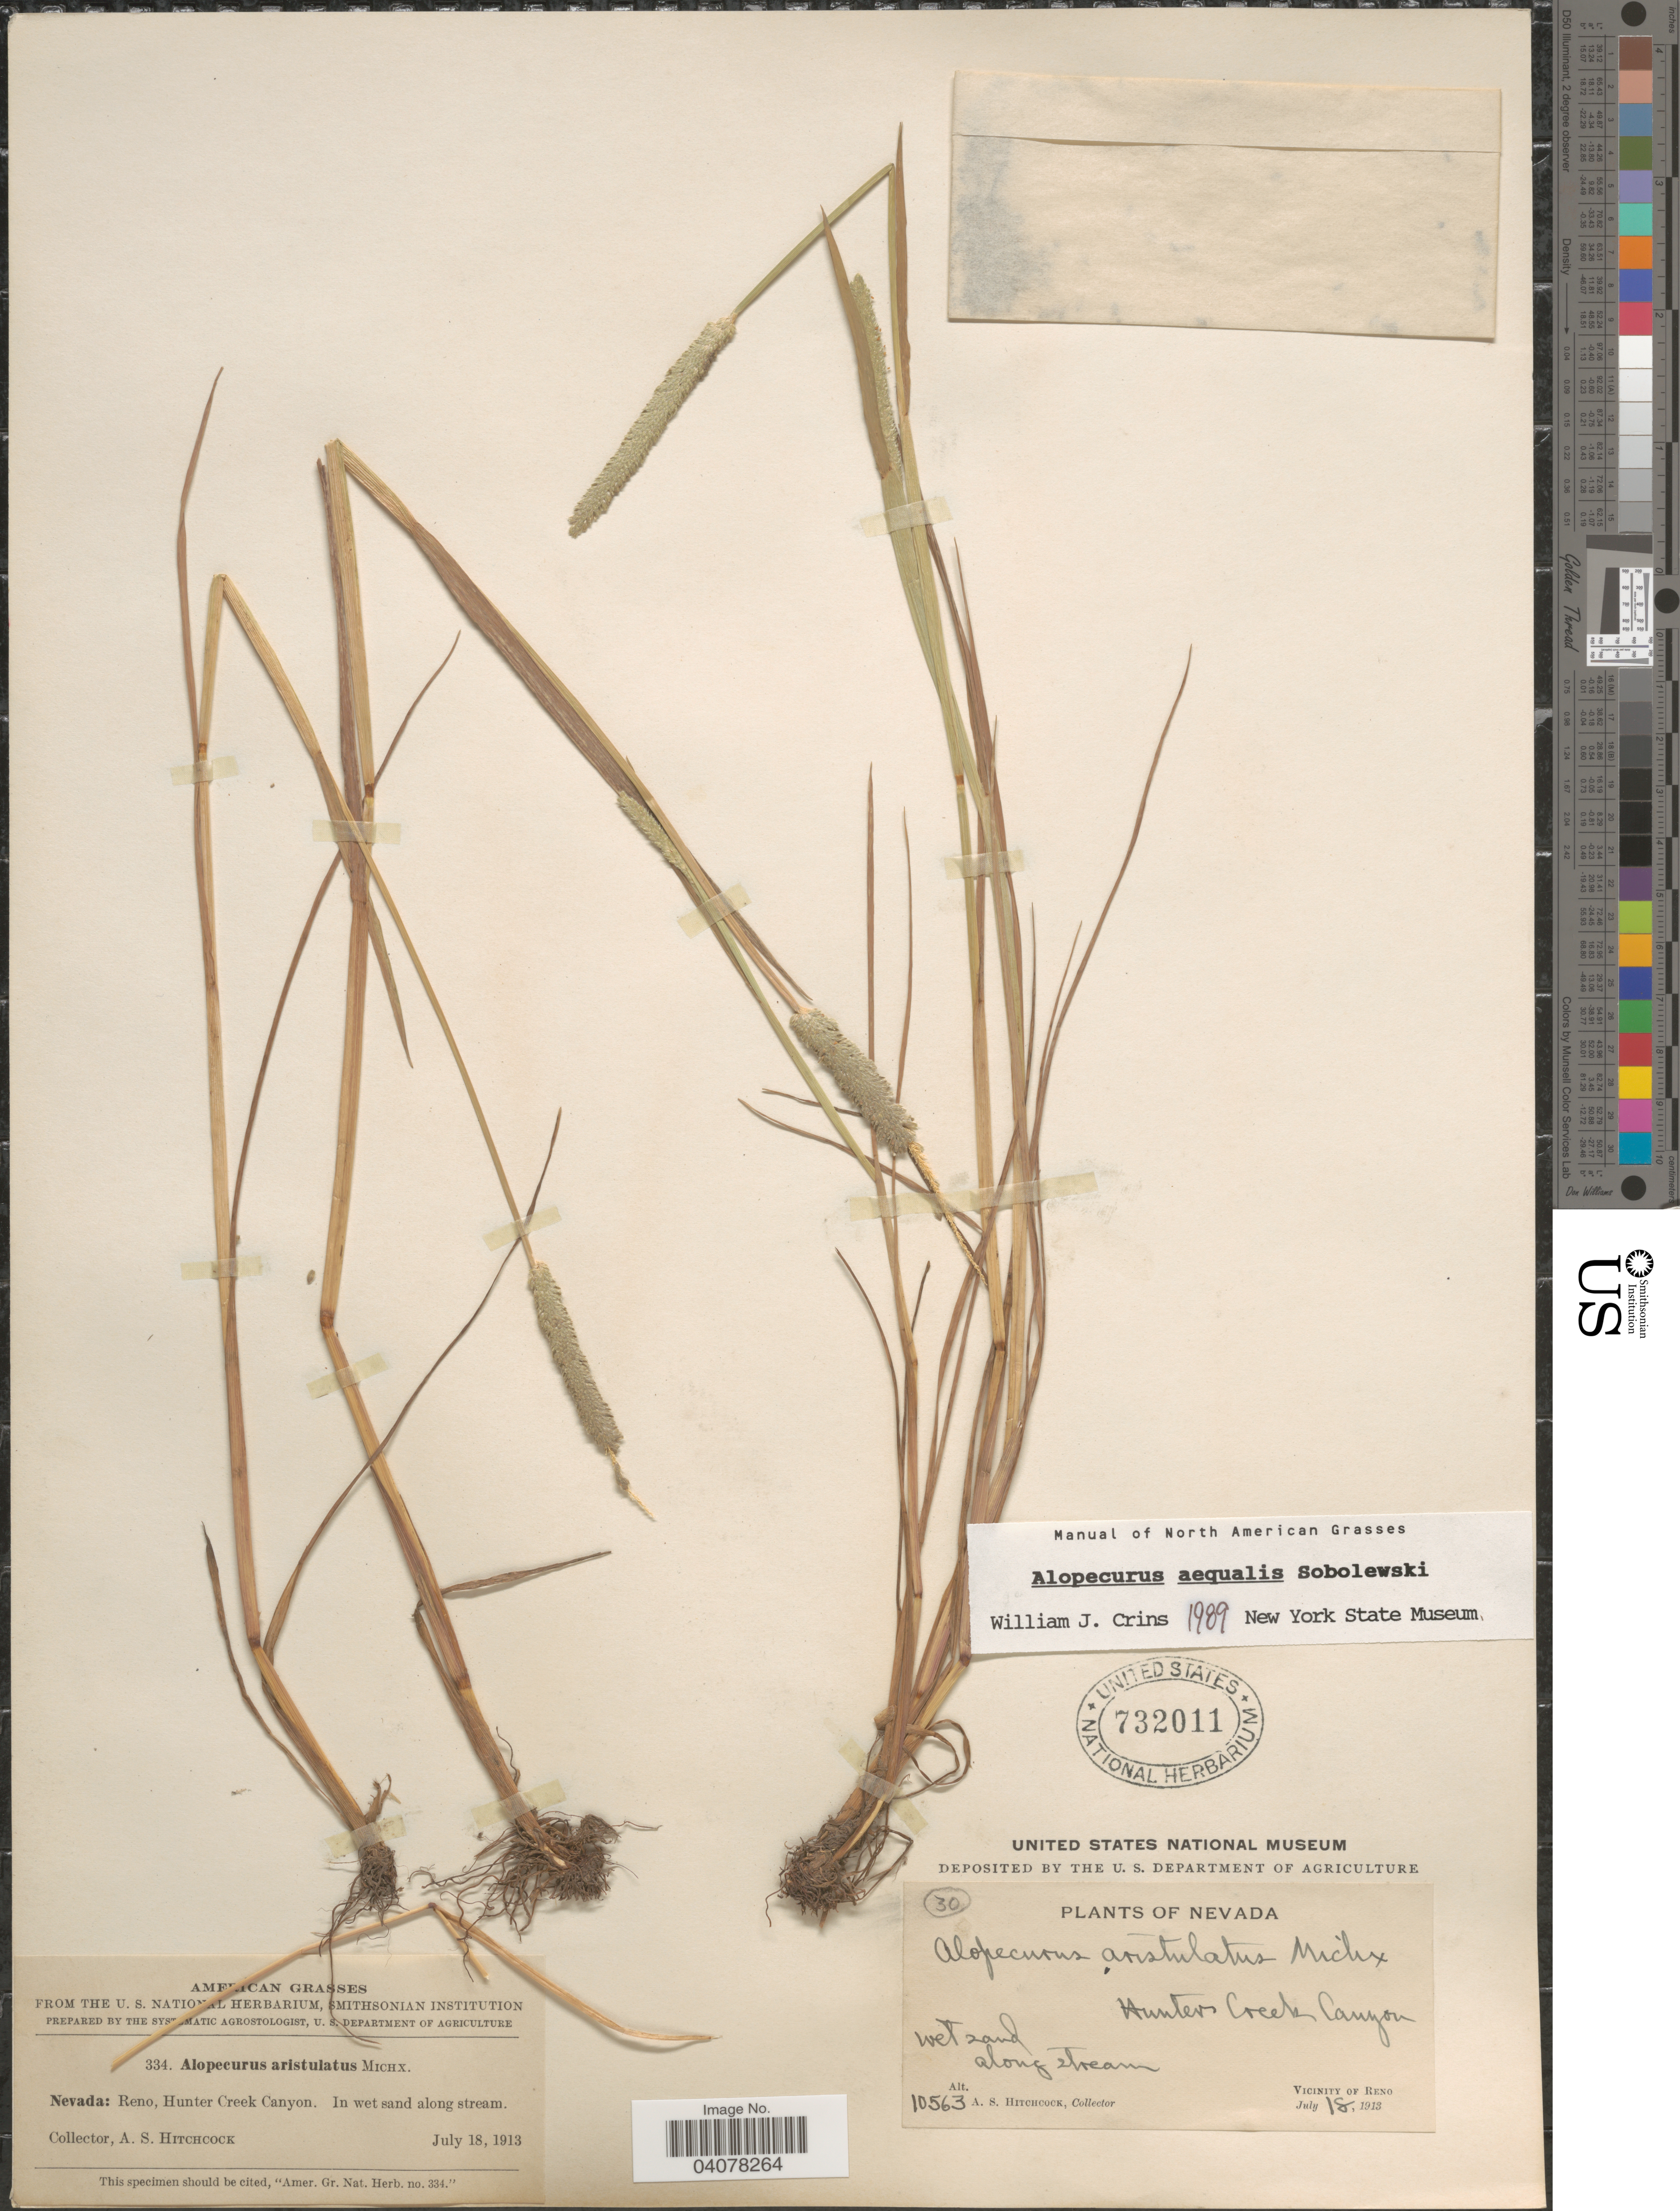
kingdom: Plantae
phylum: Tracheophyta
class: Liliopsida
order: Poales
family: Poaceae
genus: Alopecurus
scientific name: Alopecurus aequalis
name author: Sobol.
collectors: A. S. Hitchcock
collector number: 10563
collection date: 1913-07-18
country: United States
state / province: Nevada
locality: Reno, Hunter Creek Canyon. Vicinity of Reno.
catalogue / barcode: US 732011